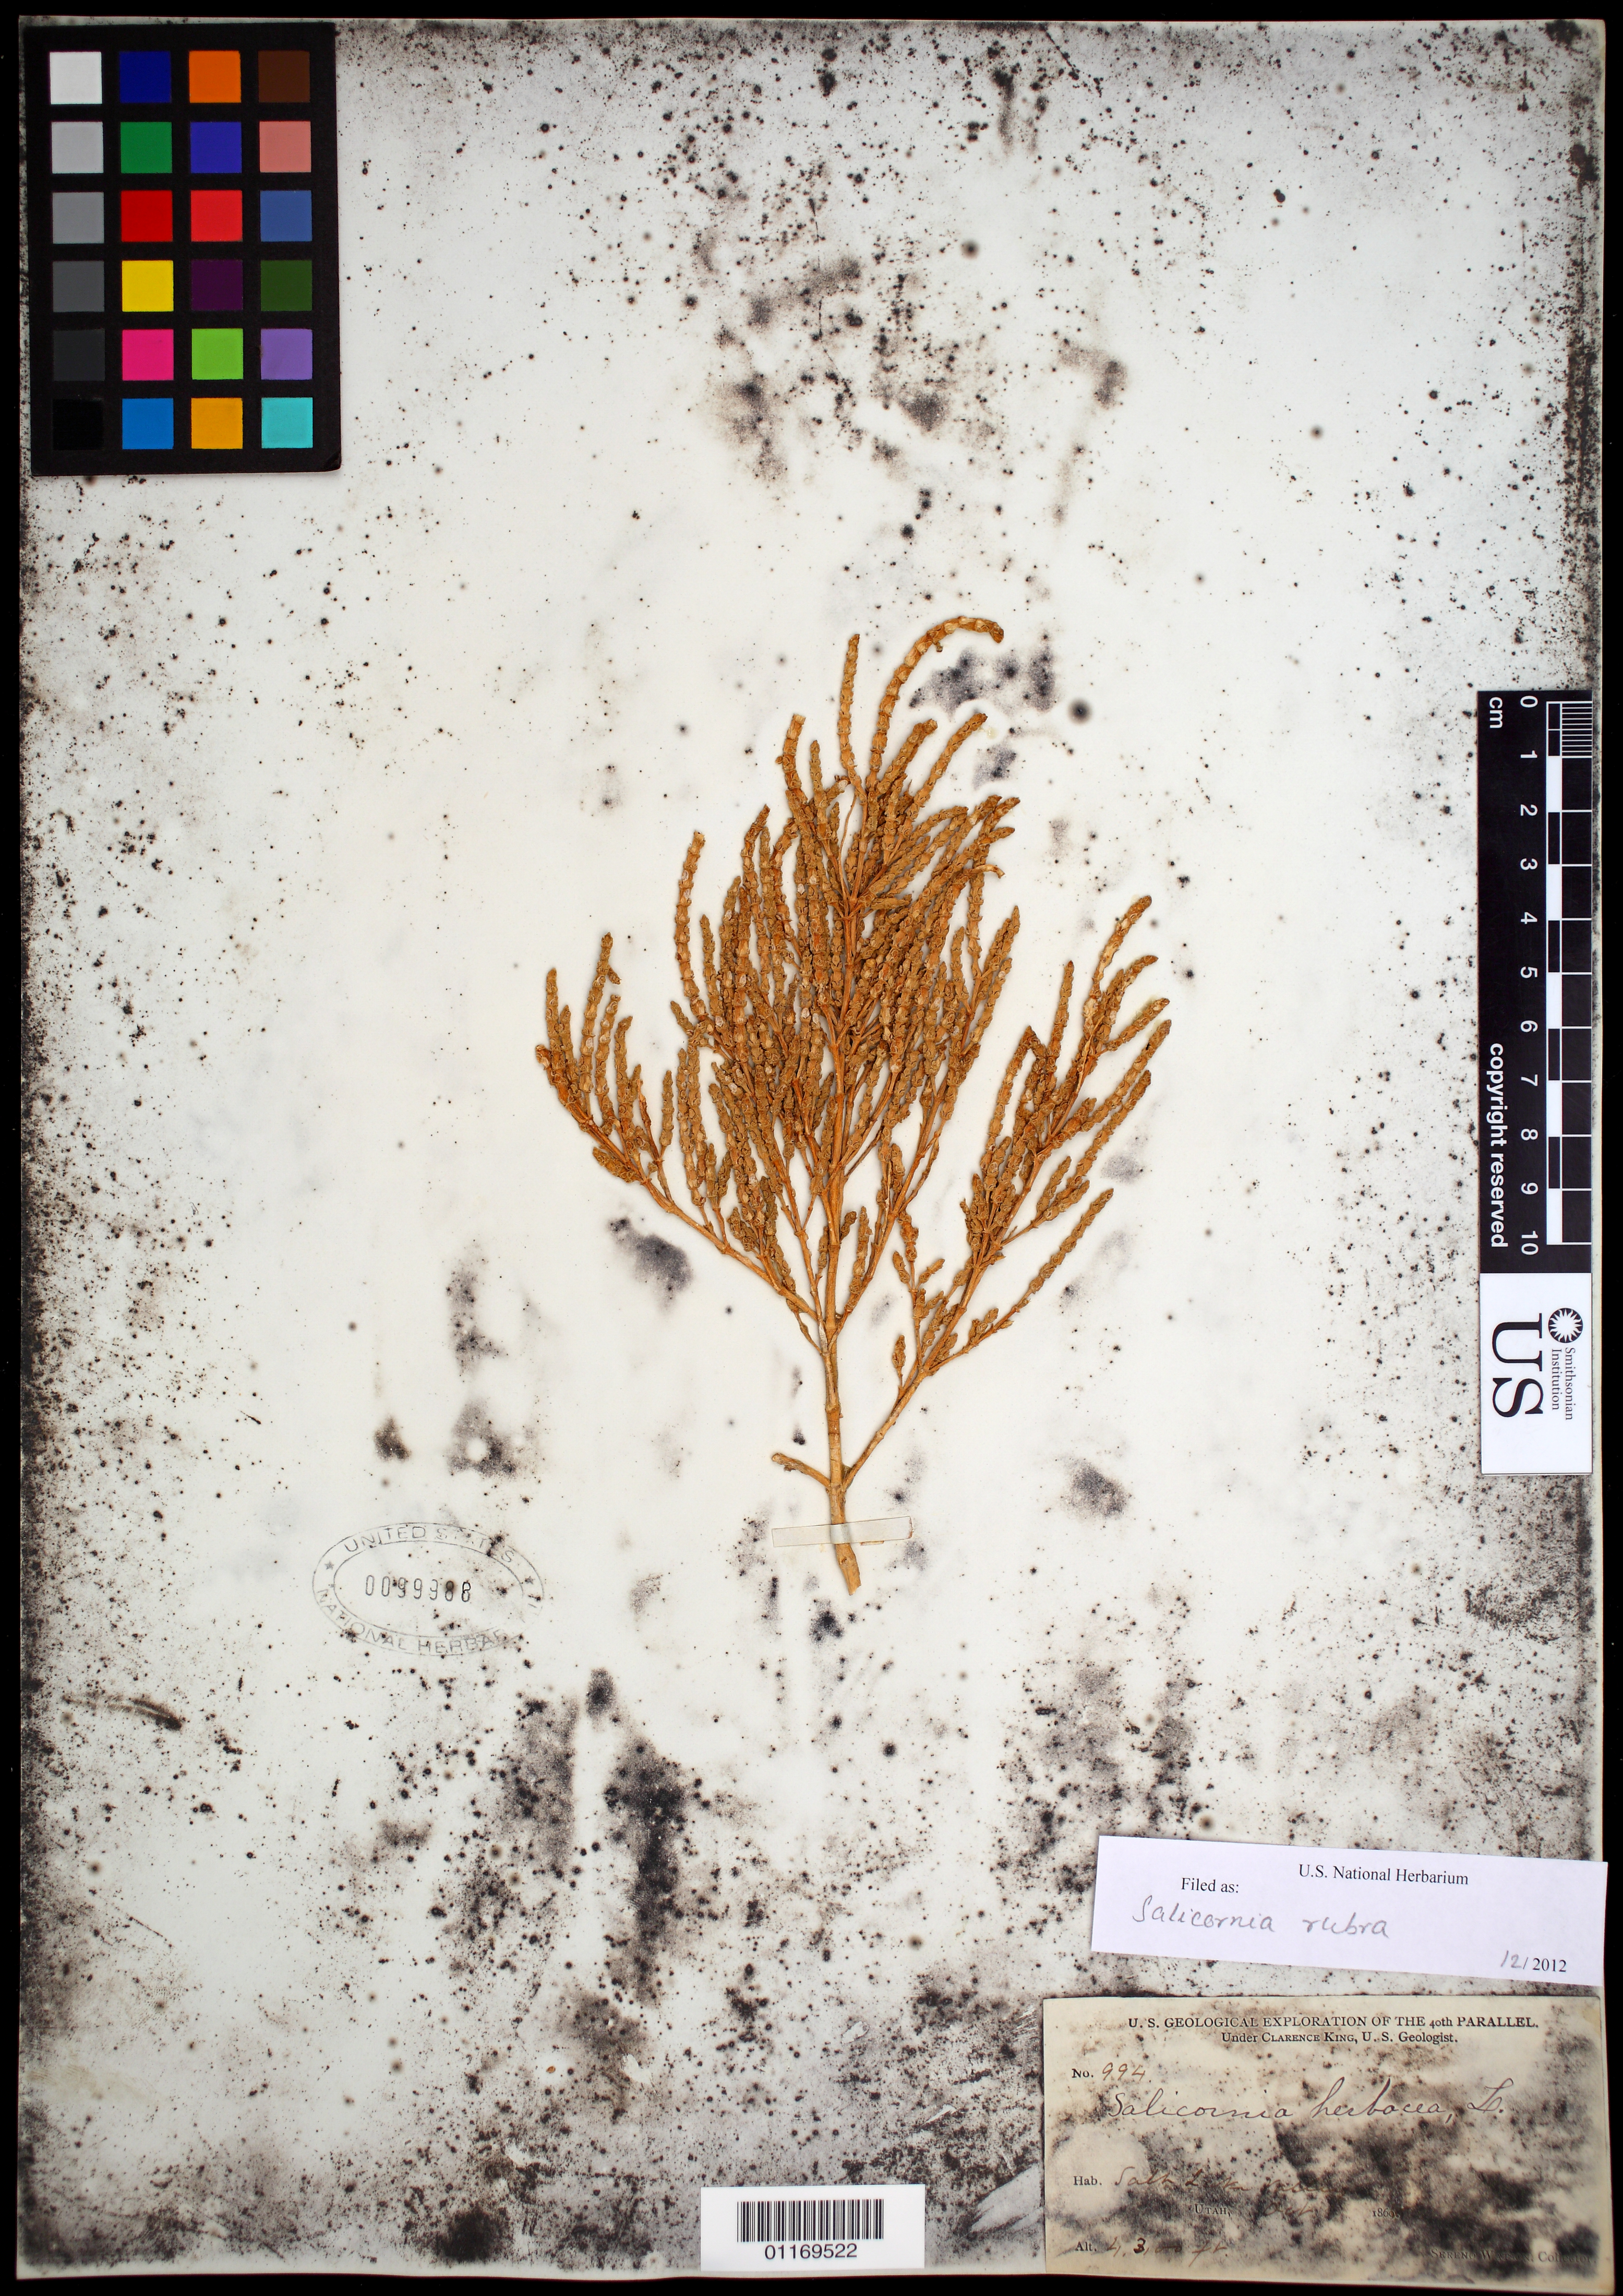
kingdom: Plantae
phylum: Tracheophyta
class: Magnoliopsida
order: Caryophyllales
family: Amaranthaceae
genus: Salicornia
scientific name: Salicornia rubra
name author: A. Nelson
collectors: S. Watson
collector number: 994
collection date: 1869-10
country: United States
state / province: Utah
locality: Salt Lake Valley.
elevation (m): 1311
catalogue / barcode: US 99988